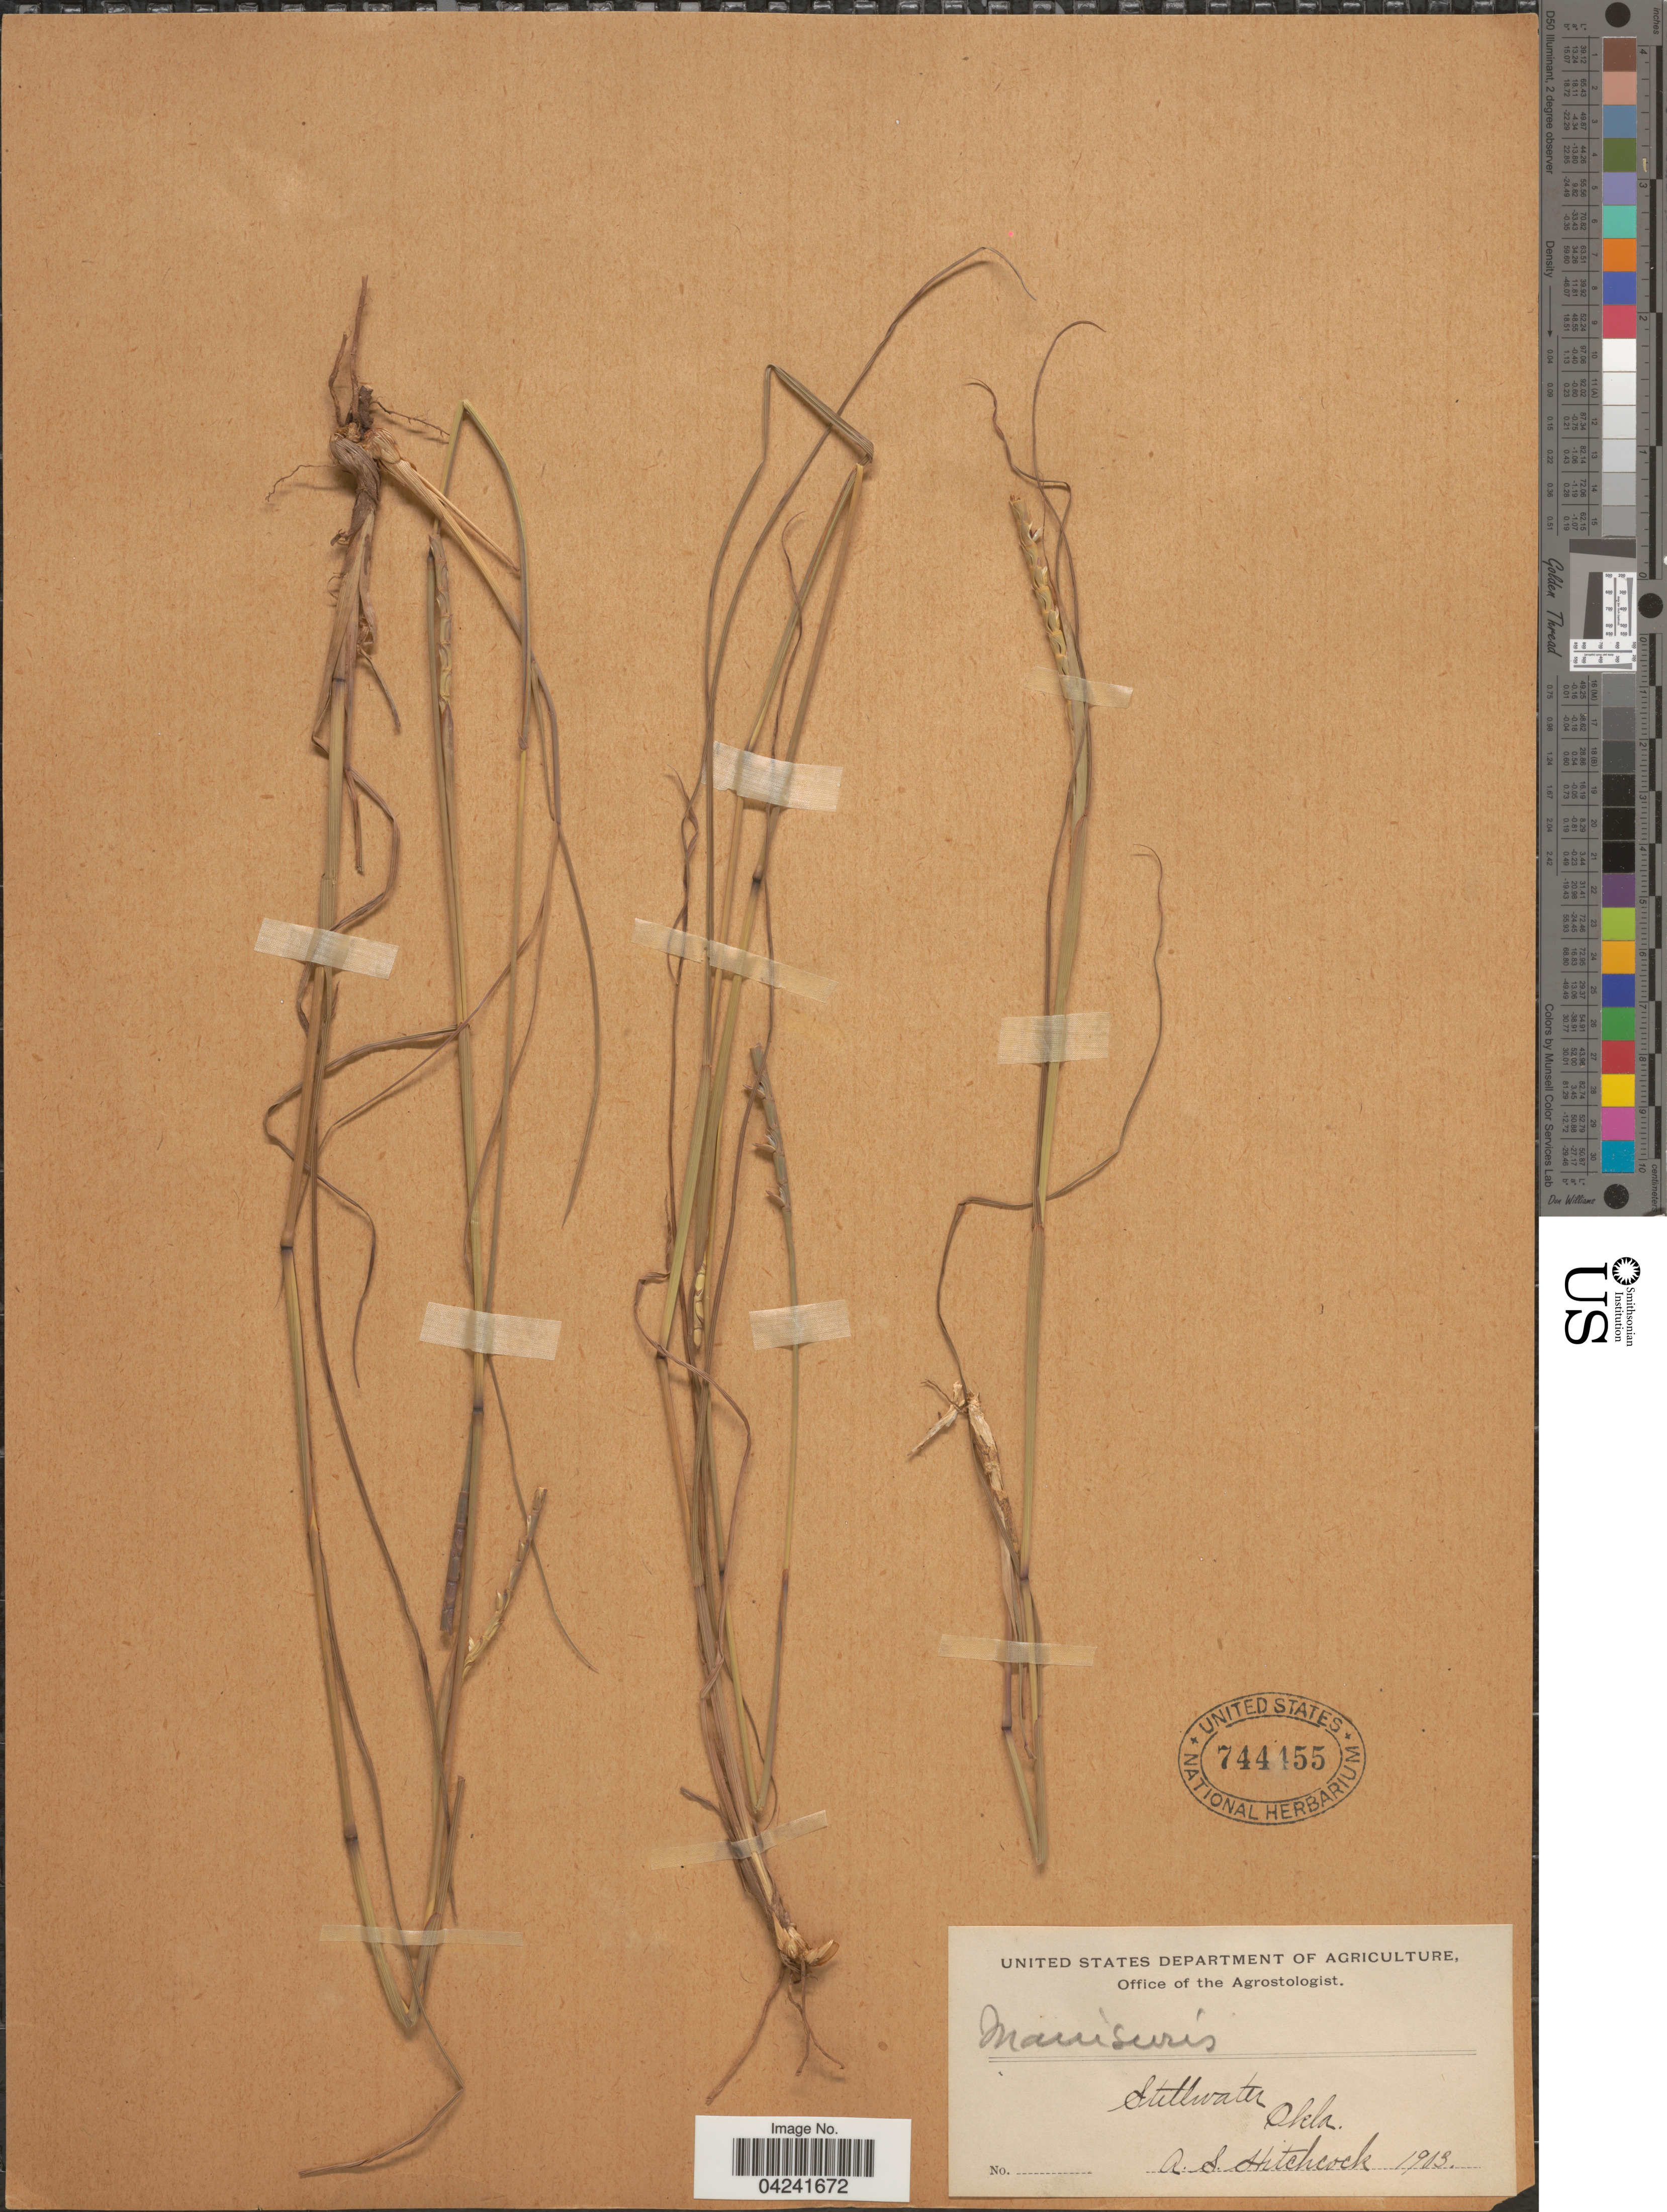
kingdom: Plantae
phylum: Tracheophyta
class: Liliopsida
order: Poales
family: Poaceae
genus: Mnesithea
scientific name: Mnesithea cylindrica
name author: (Michx.) de Koning & Sosef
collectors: A. S. Hitchcock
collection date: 1903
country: United States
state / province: Oklahoma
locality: Stillwater.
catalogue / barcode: US 744155